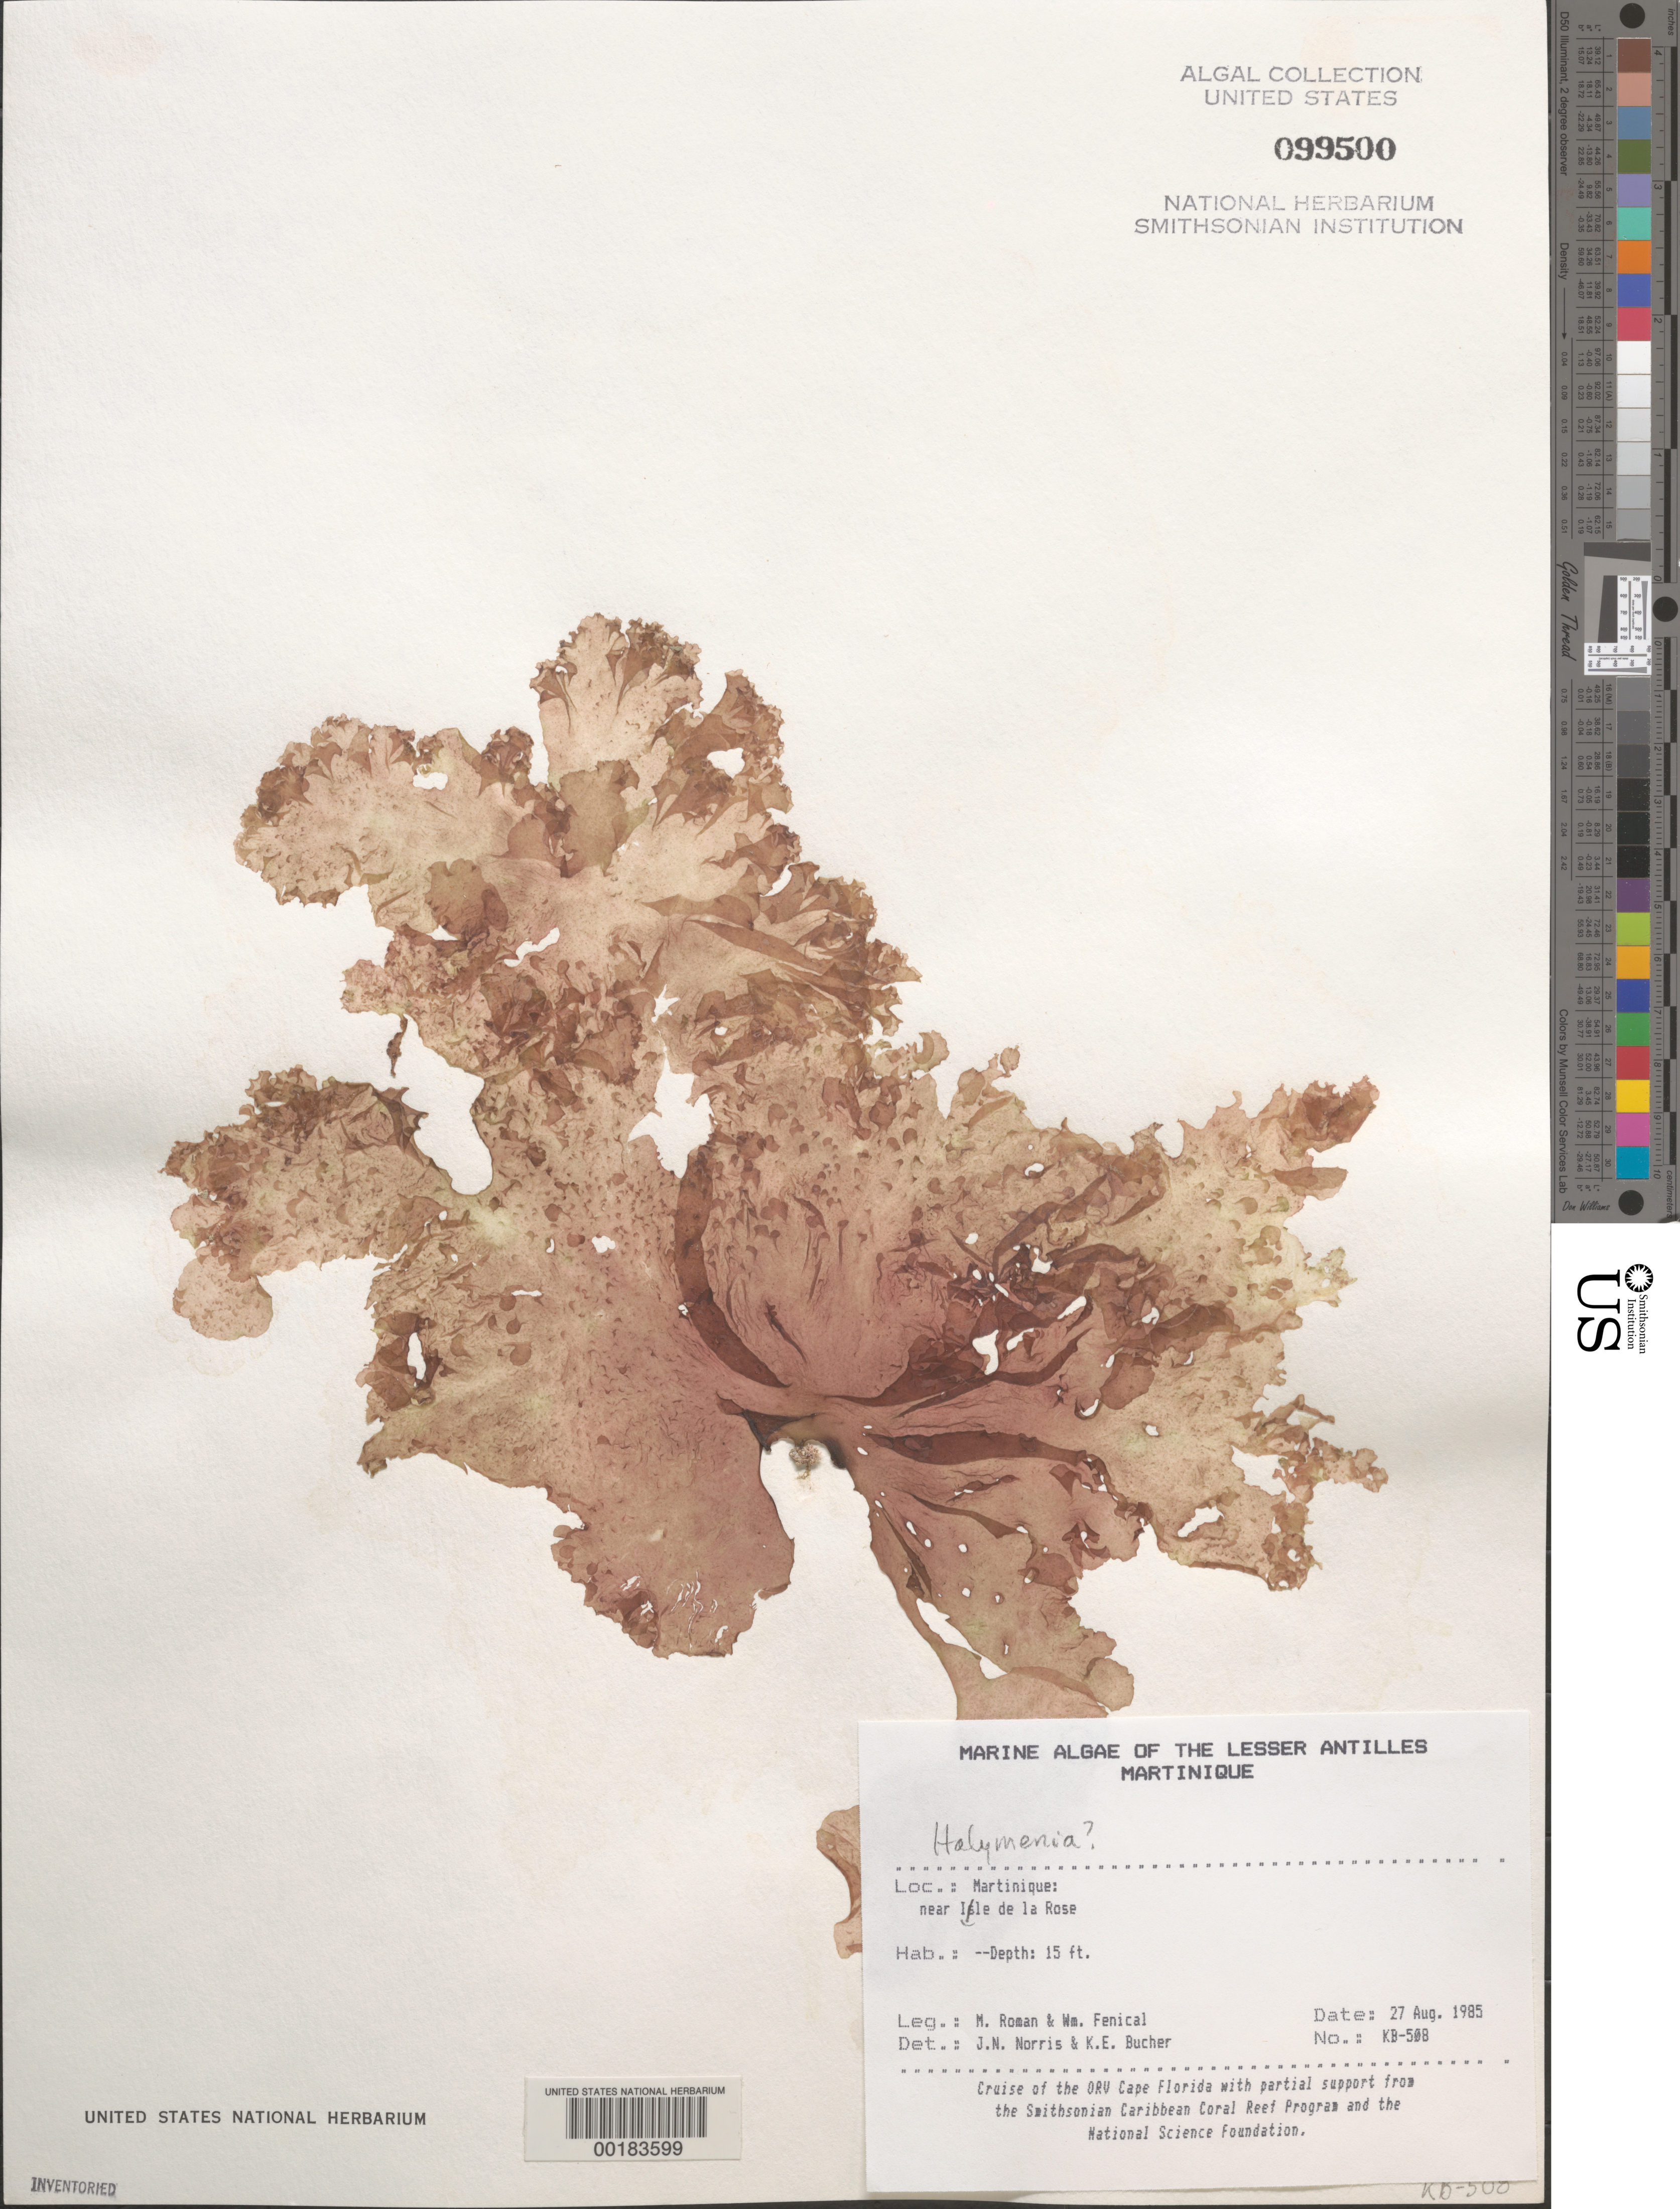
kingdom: Plantae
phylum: Rhodophyta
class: Florideophyceae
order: Halymeniales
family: Halymeniaceae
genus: Halymenia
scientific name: Halymenia sp.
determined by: Norris, J. N.; Bucher, K. E.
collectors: M. Román & W. Fenical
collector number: Kb-508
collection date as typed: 27 Aug 1985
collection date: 1985-08-27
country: Martinique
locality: Near Ilet de la Rose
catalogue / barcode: US 99500